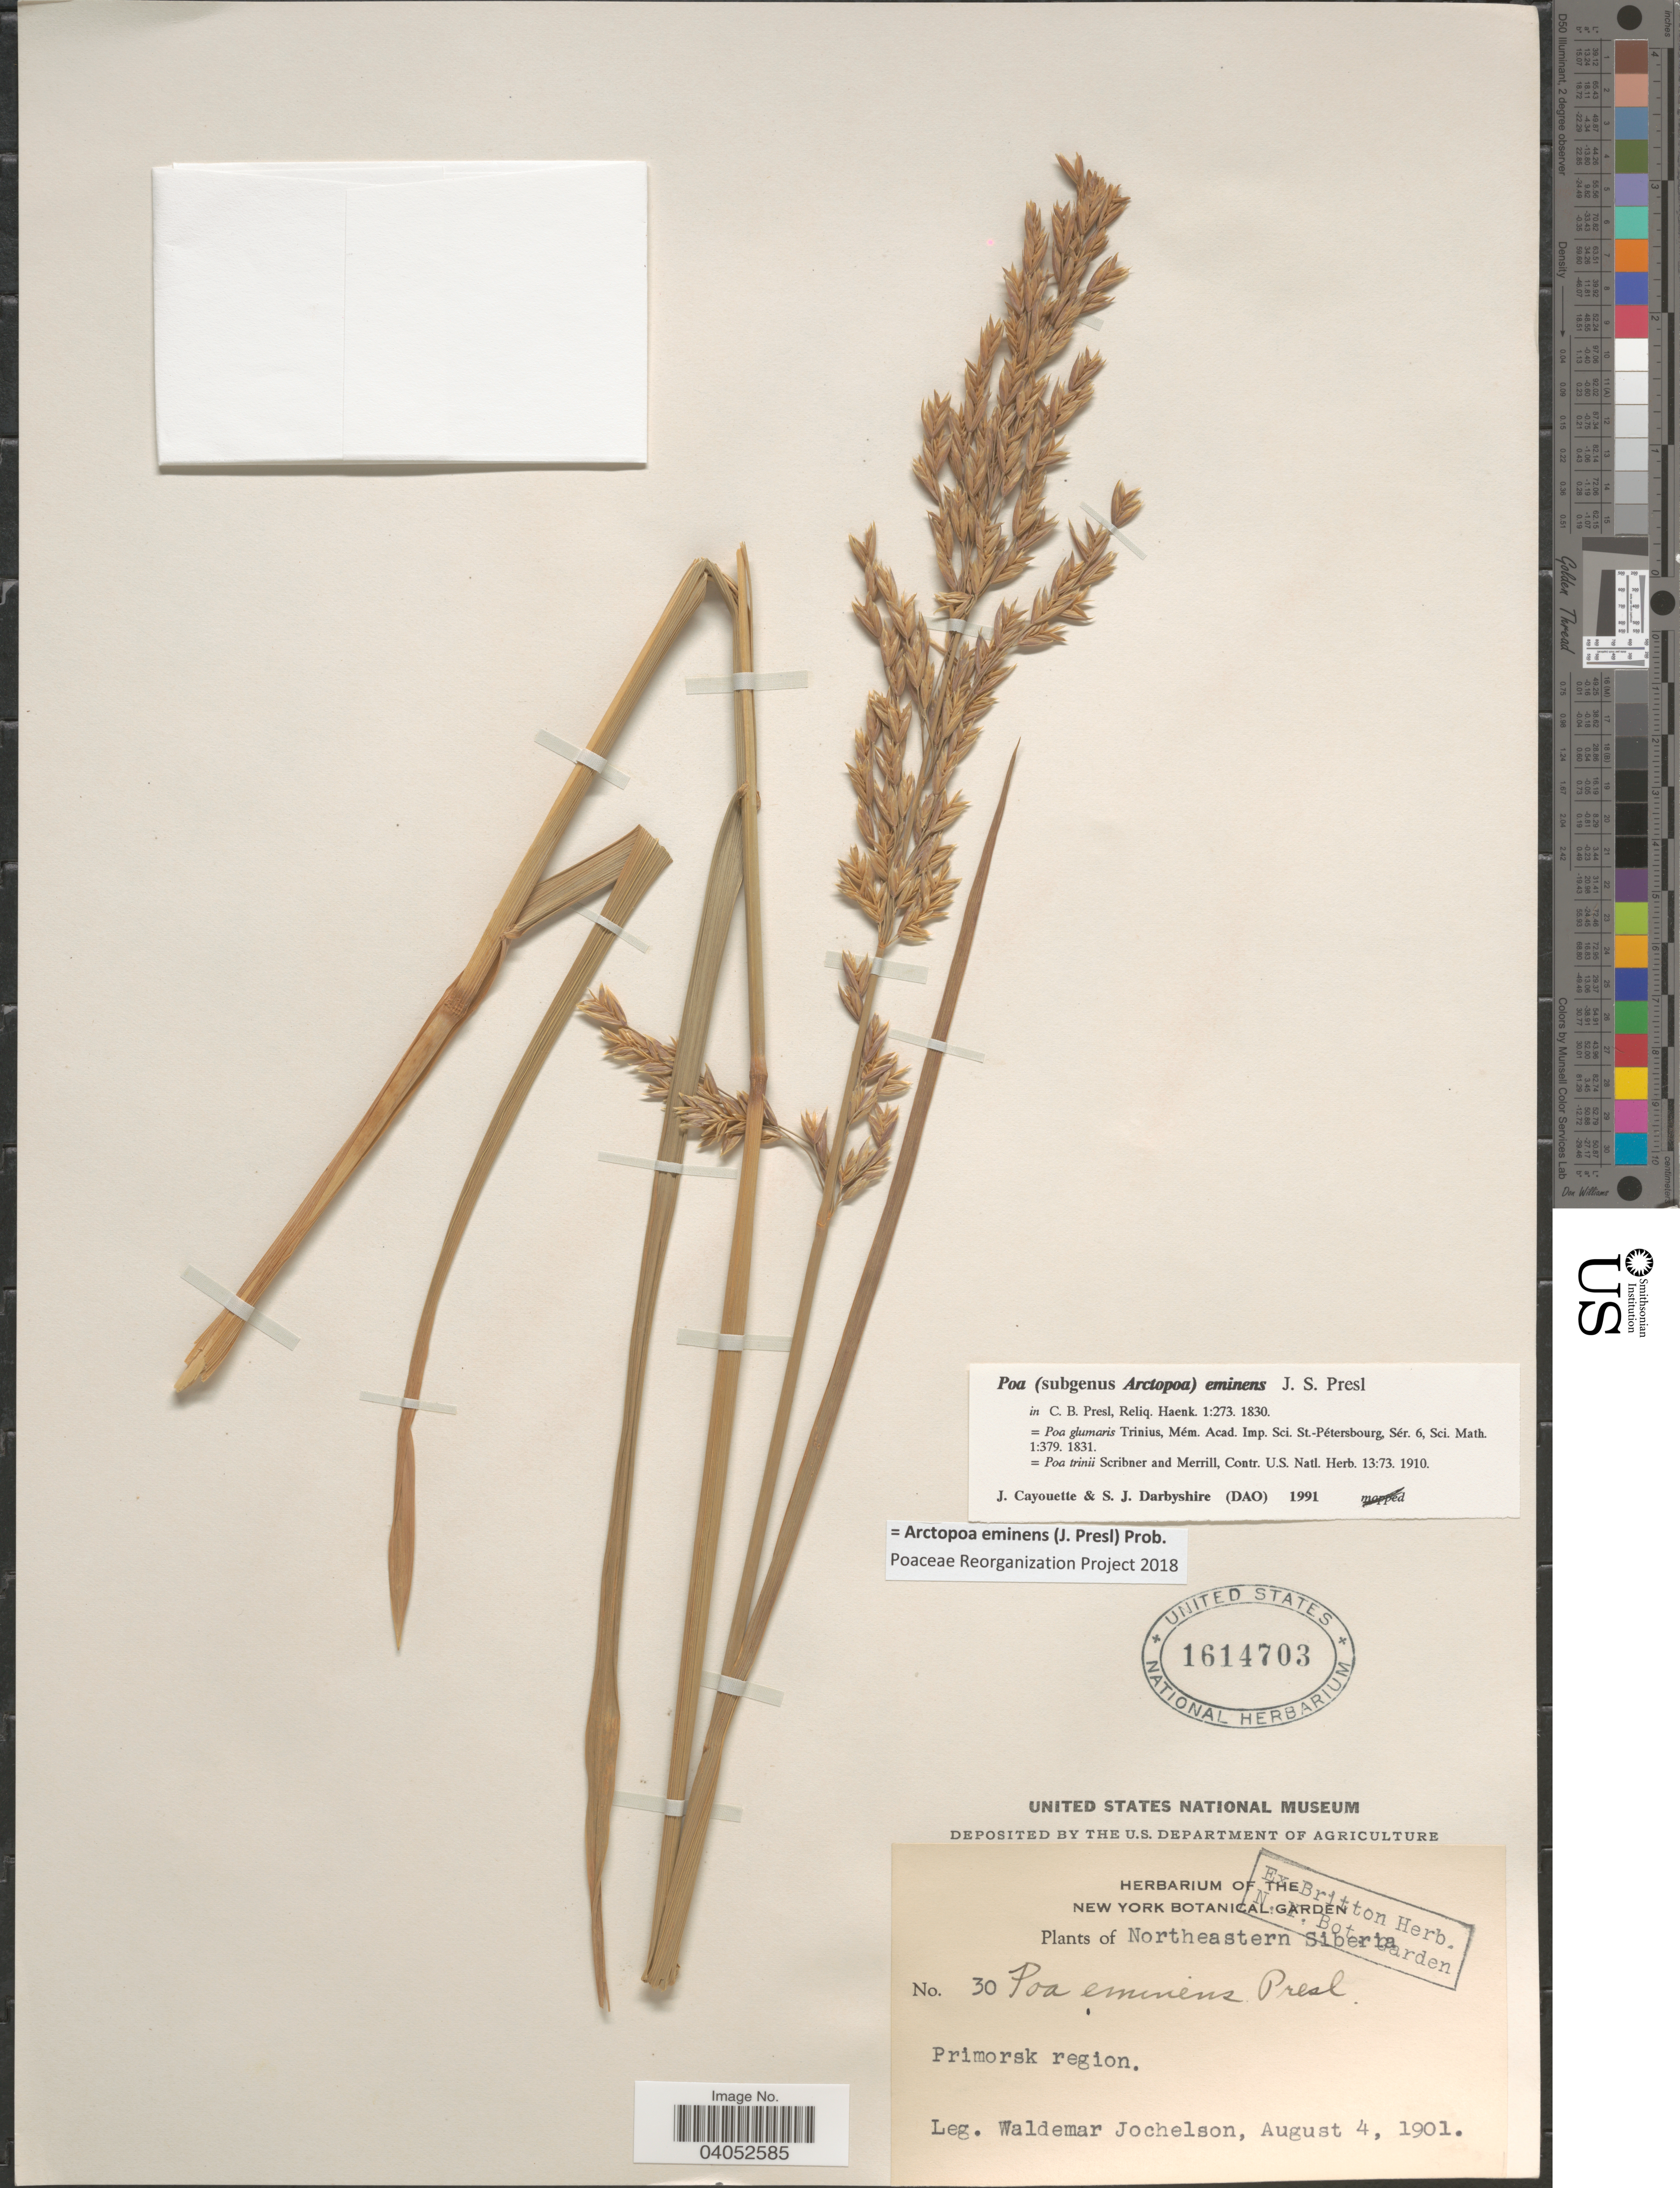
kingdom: Plantae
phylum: Tracheophyta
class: Liliopsida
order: Poales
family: Poaceae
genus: Arctopoa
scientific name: Arctopoa eminens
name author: (J. Presl) Prob.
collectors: W. Jochelson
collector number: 30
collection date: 1901-08-04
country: Russian Federation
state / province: Primorsky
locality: Northeastern Siberia. Primorsk region.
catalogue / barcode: US 1614703